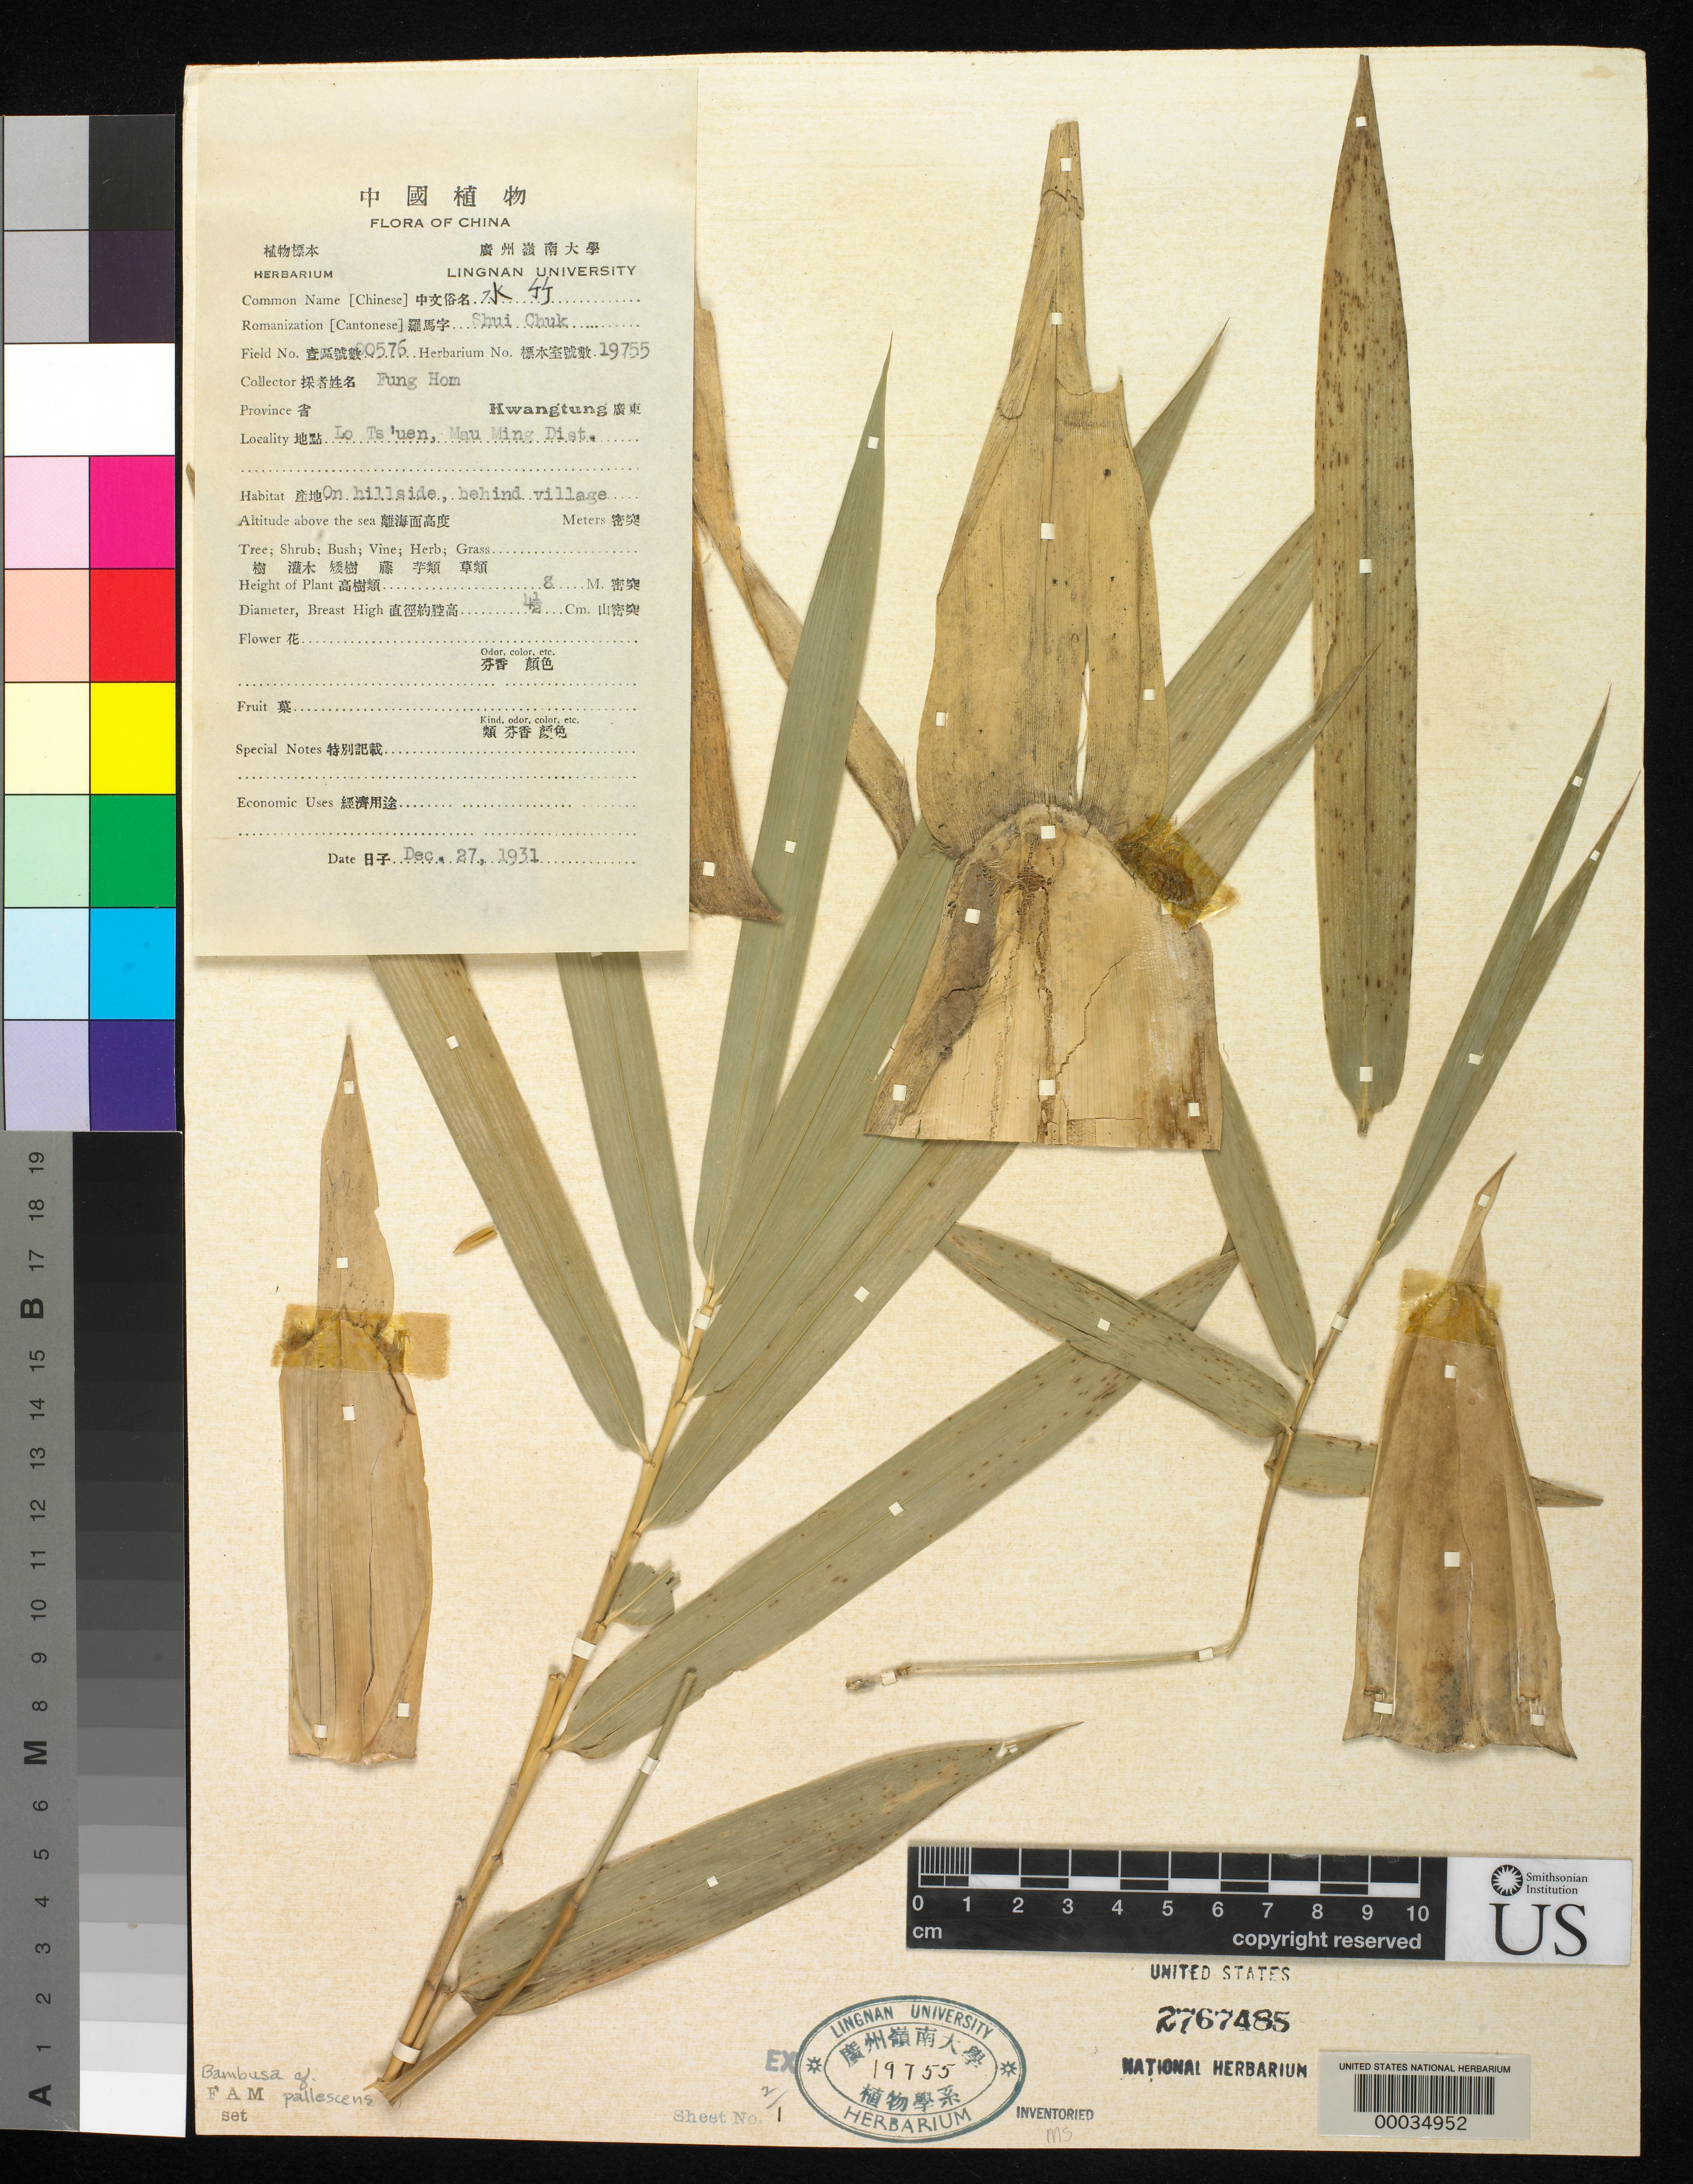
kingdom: Plantae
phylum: Tracheophyta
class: Liliopsida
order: Poales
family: Poaceae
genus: Bambusa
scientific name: Bambusa pallescens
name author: (Döll) Hack.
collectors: H. L. Fung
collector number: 576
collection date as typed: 27 Dec 1931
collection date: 1931-12-27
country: China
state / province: Guangdong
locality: Lo ts'uen, mau ming dist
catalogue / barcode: US 2767485